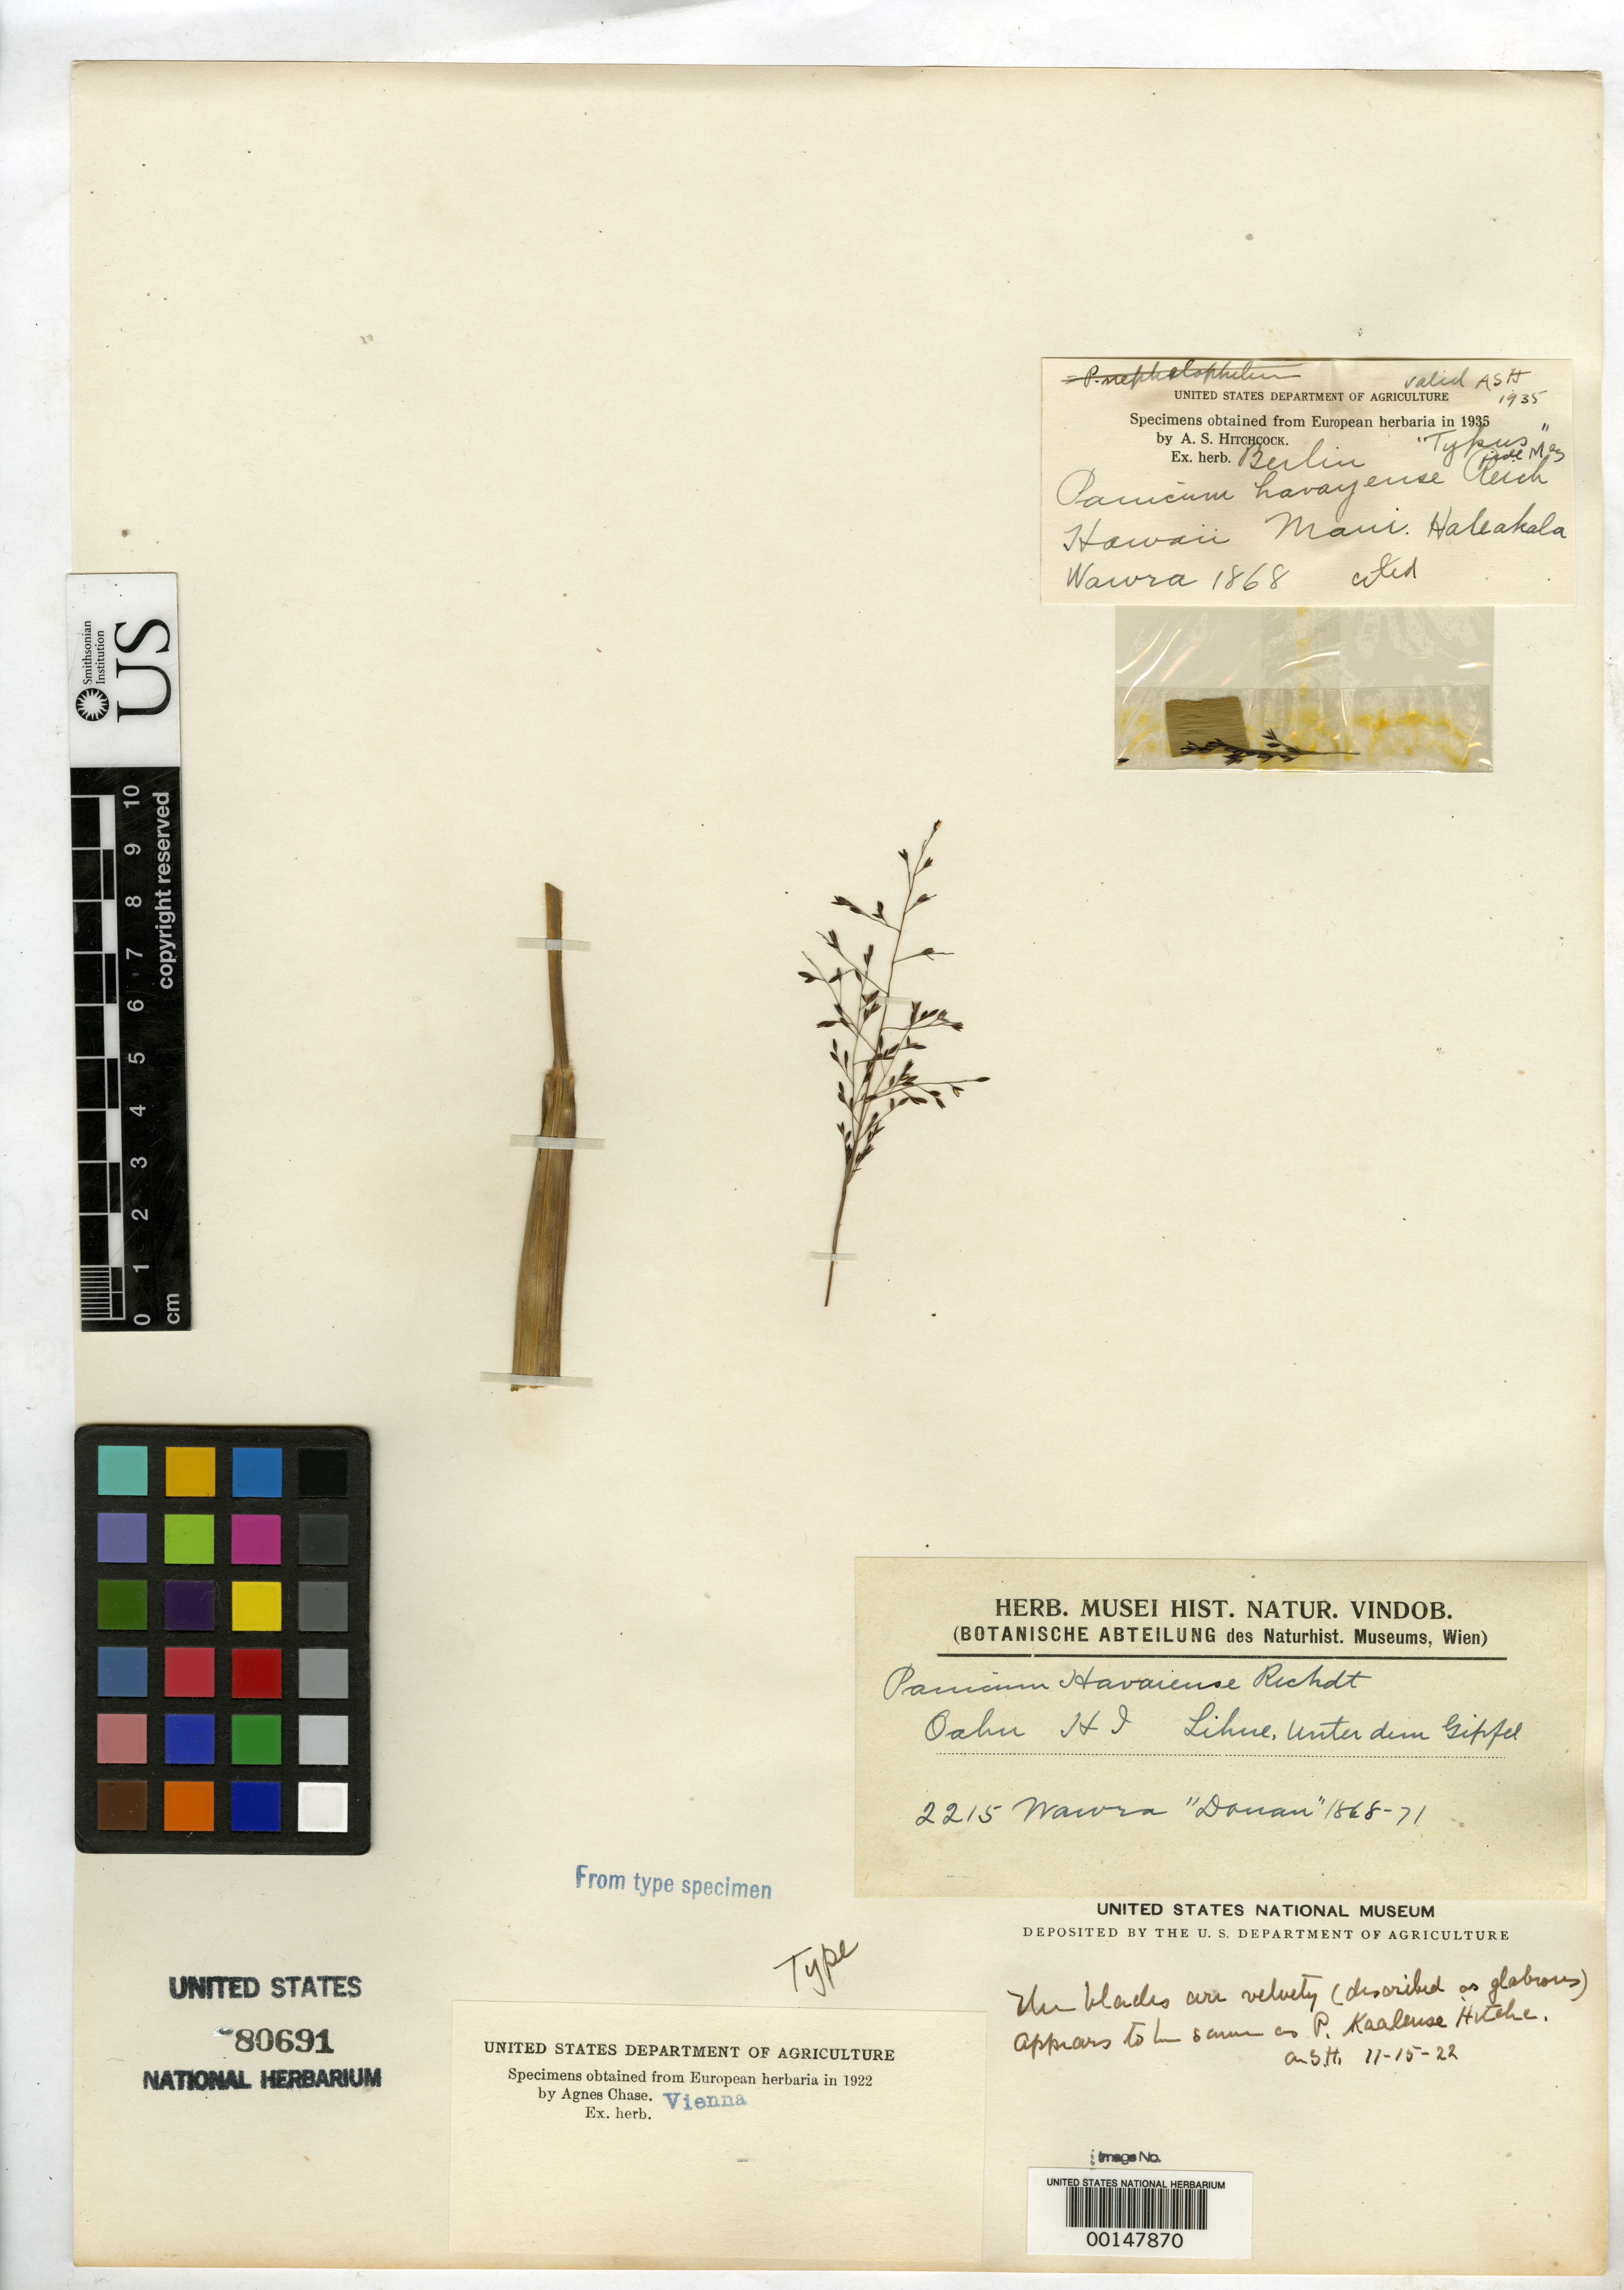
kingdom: Plantae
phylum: Tracheophyta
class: Liliopsida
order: Poales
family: Poaceae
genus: Panicum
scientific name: Panicum havaiense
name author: J. Reichardt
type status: Type Fragment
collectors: H. Wawra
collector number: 2215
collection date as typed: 1868 to -- --- 1871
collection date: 1868/1871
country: United States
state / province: Hawaii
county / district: Maui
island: Maui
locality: Lihvem under summit.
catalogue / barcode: US 80691